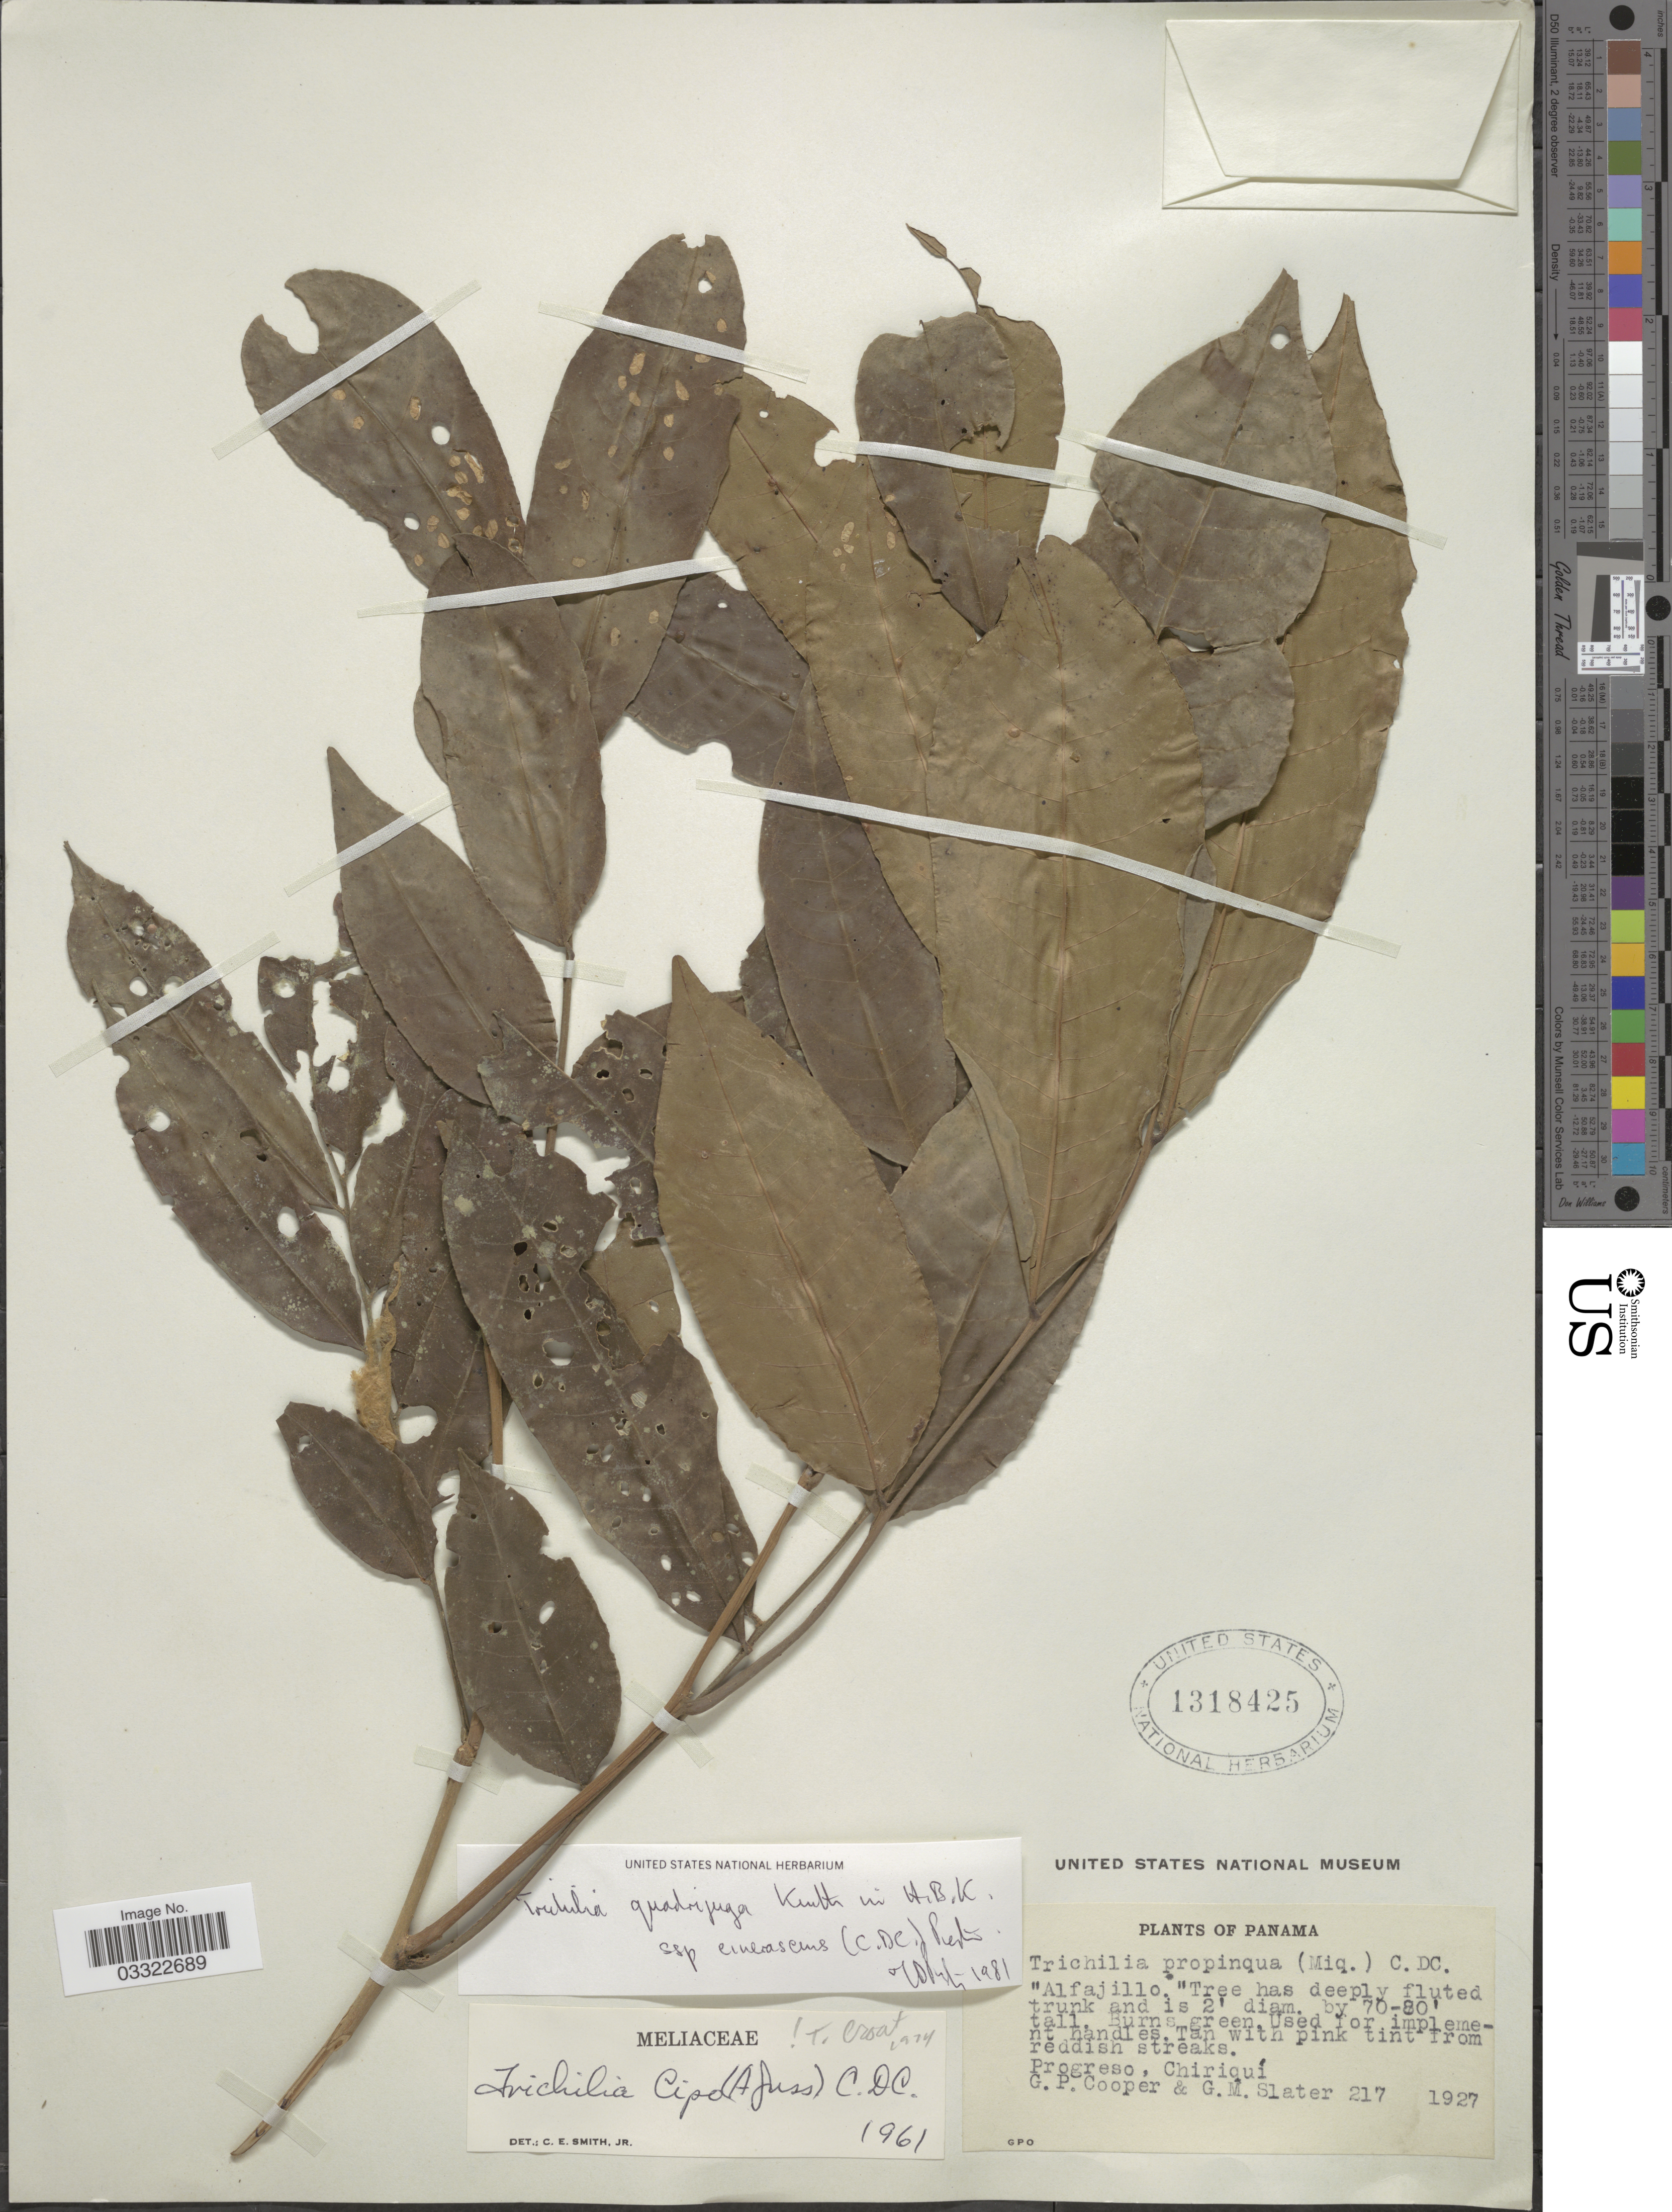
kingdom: Plantae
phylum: Tracheophyta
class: Magnoliopsida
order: Sapindales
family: Meliaceae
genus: Trichilia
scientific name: Trichilia quadrijuga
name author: Kunth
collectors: G. Cooper & G. Slater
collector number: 217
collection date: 1927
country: Panama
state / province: Chiriqui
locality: Progreso.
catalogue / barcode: US 1318425